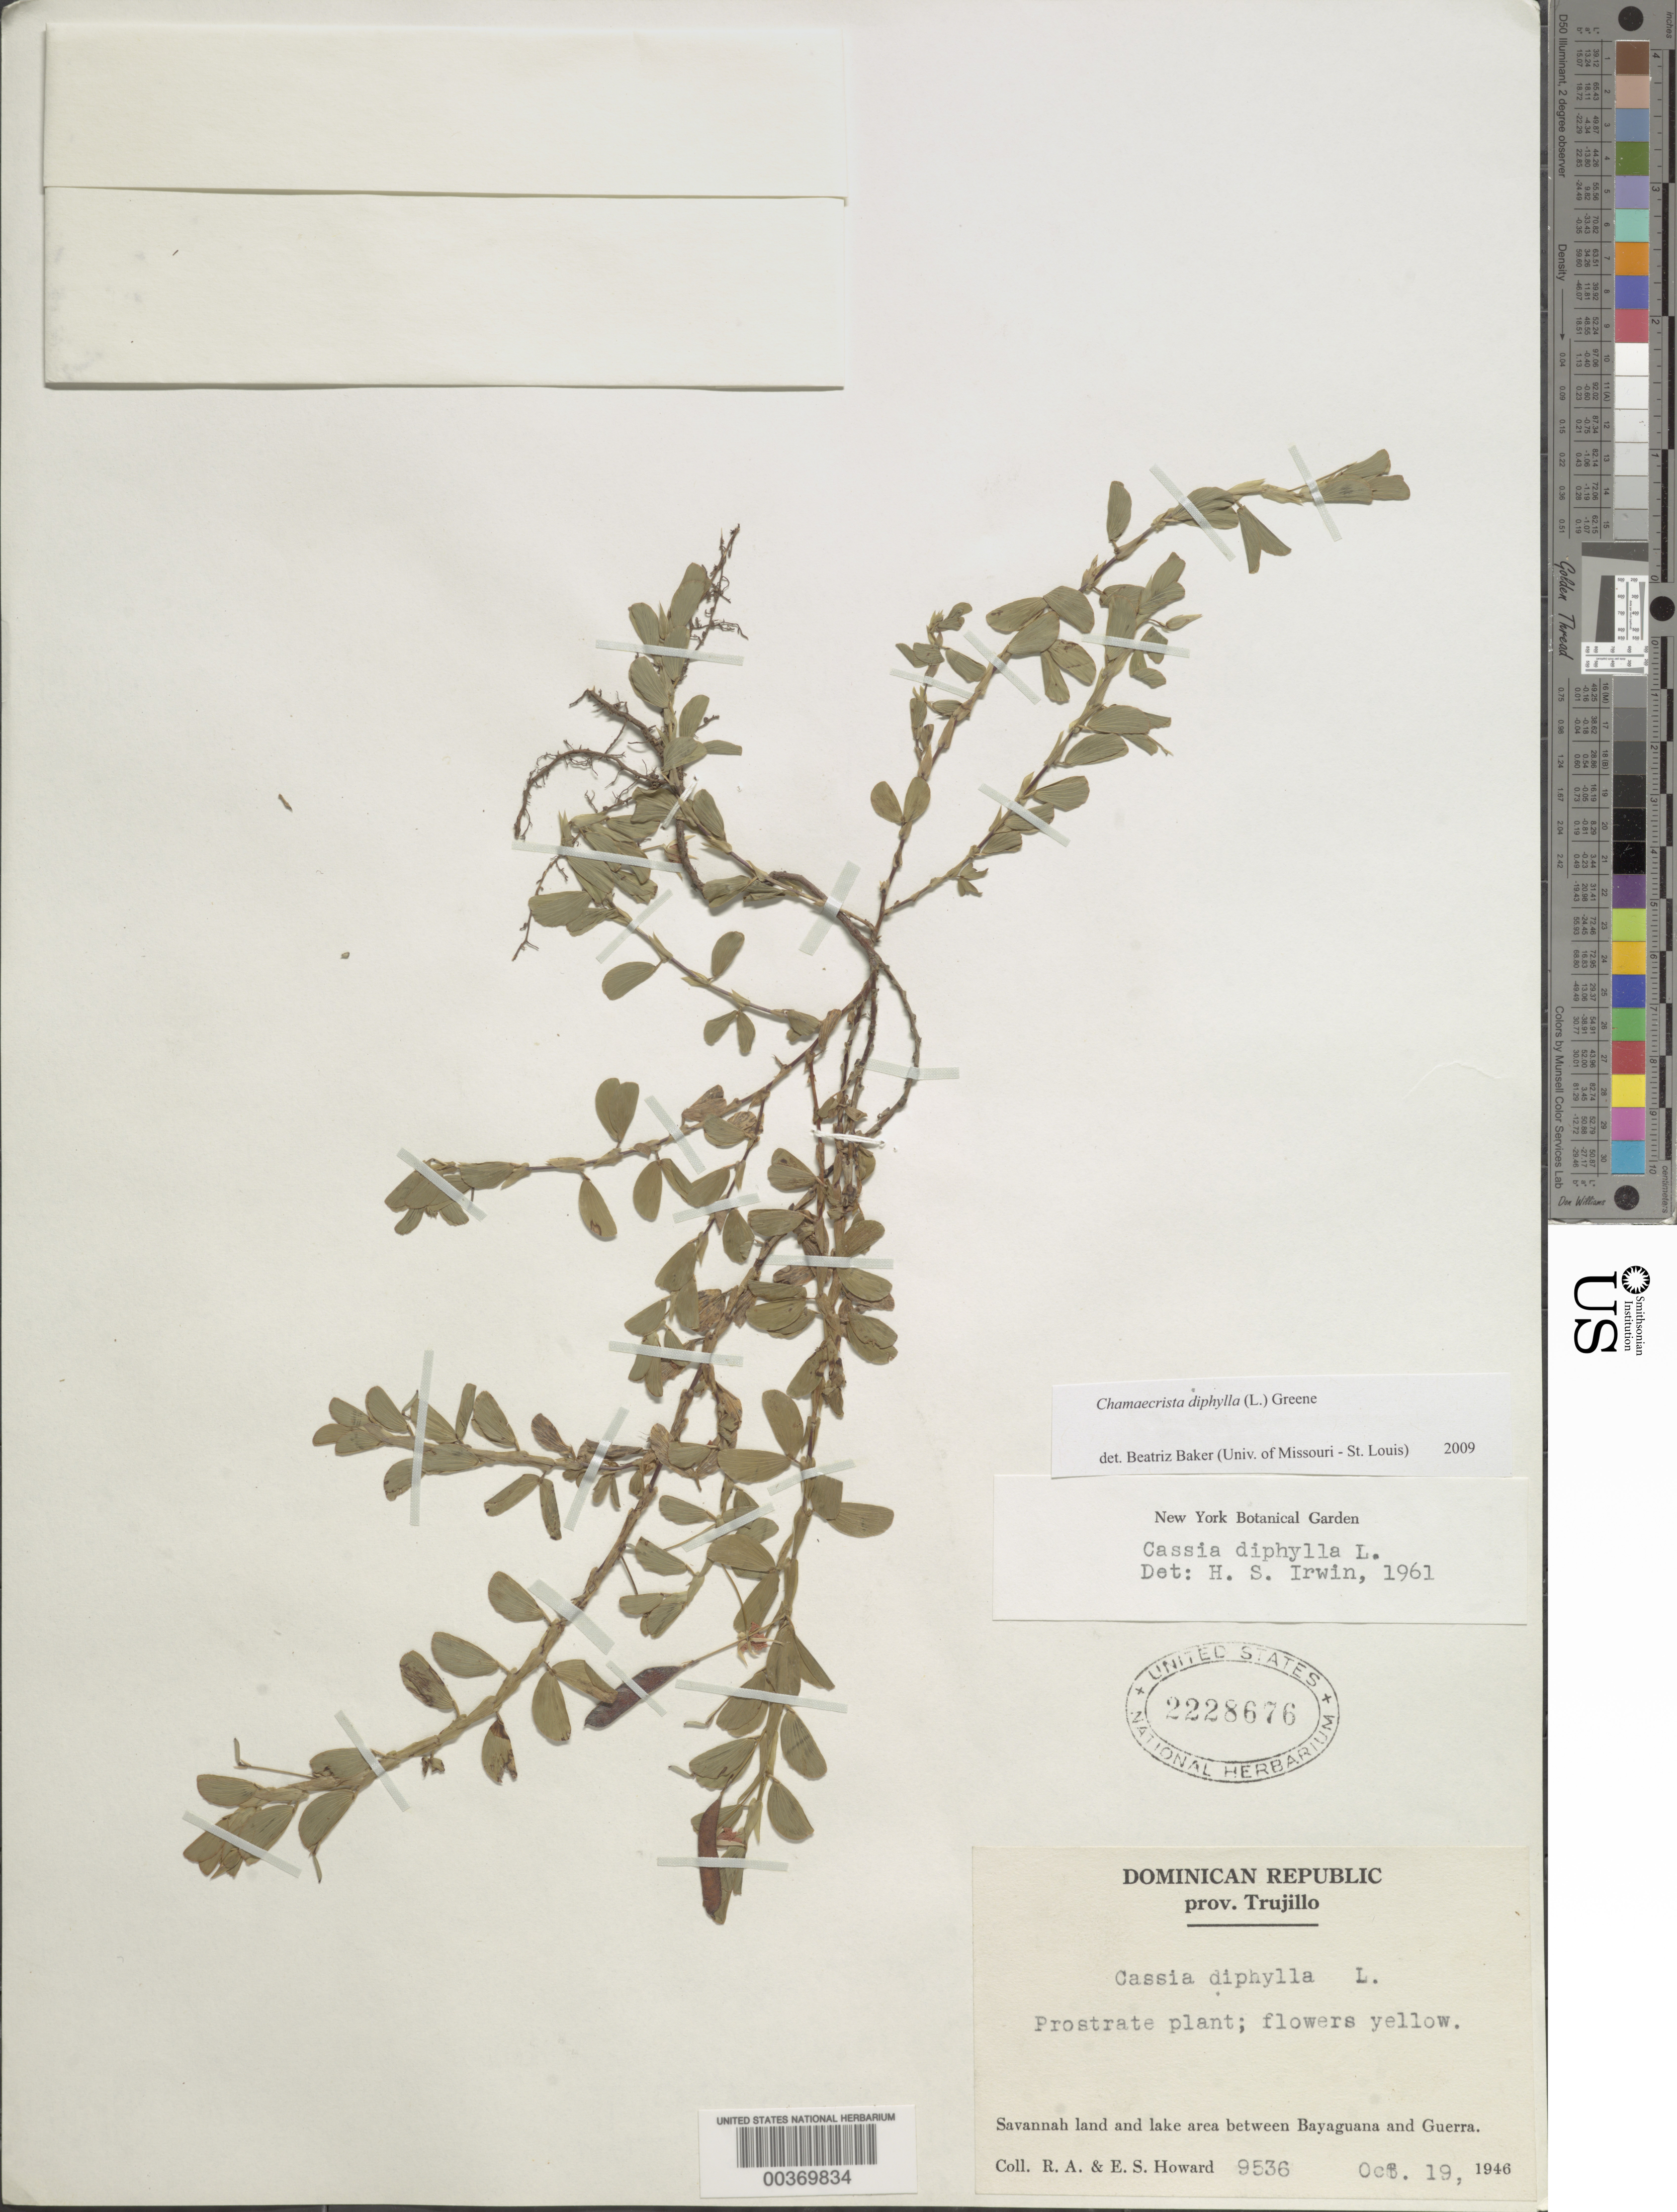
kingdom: Plantae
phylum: Tracheophyta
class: Magnoliopsida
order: Fabales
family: Fabaceae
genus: Chamaecrista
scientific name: Chamaecrista diphylla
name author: (L.) Greene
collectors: R. A. Howard & E. S. Howard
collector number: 9536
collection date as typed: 19 Oct 1946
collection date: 1946-10-19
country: Dominican Republic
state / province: Santo Domingo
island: Hispaniola Island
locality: Area between Bayaguana and Guerra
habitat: Savanna and lake area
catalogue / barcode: US 2228676